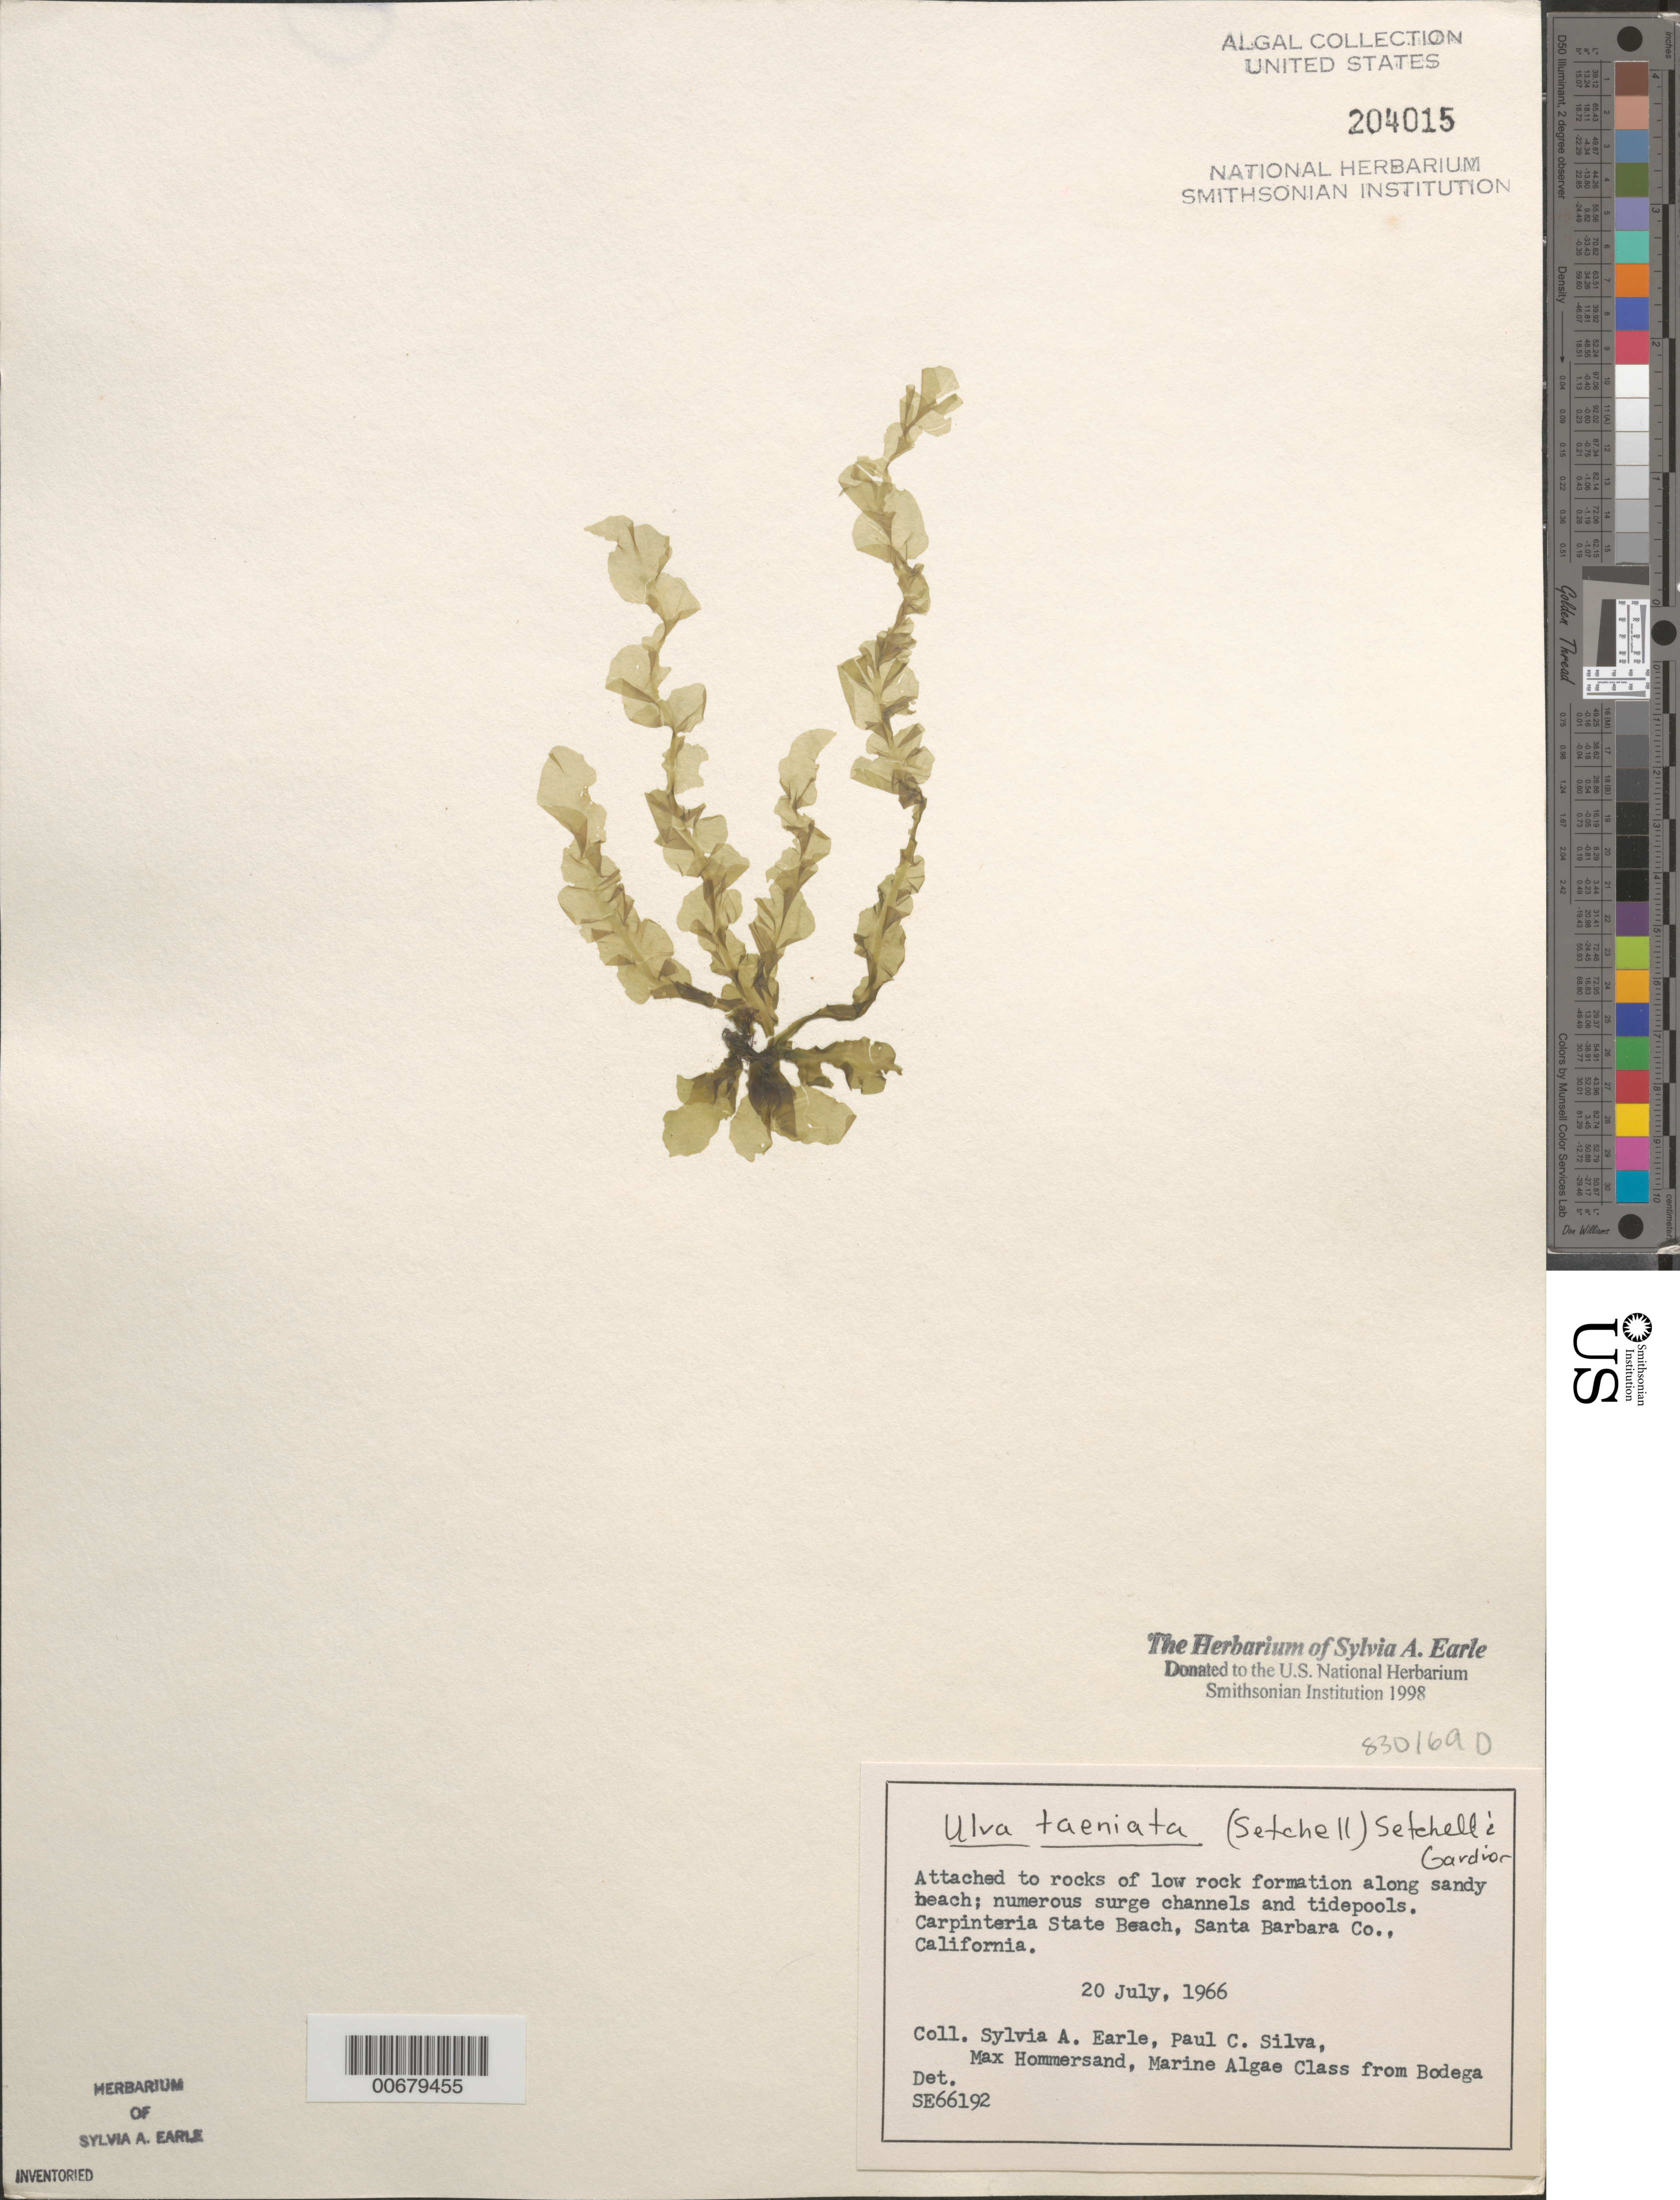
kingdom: Plantae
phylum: Chlorophyta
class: Ulvophyceae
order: Ulvales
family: Ulvaceae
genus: Ulva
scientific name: Ulva taeniata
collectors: S. A. Earle, P. C. Silva, M. H. Hommersand & Bodega Algae Class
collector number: SE 66192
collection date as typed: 20 Jul 1966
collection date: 1966-07-20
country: United States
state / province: California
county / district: Santa Barbara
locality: Carpinteria State Beach, State Park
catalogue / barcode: US 204015